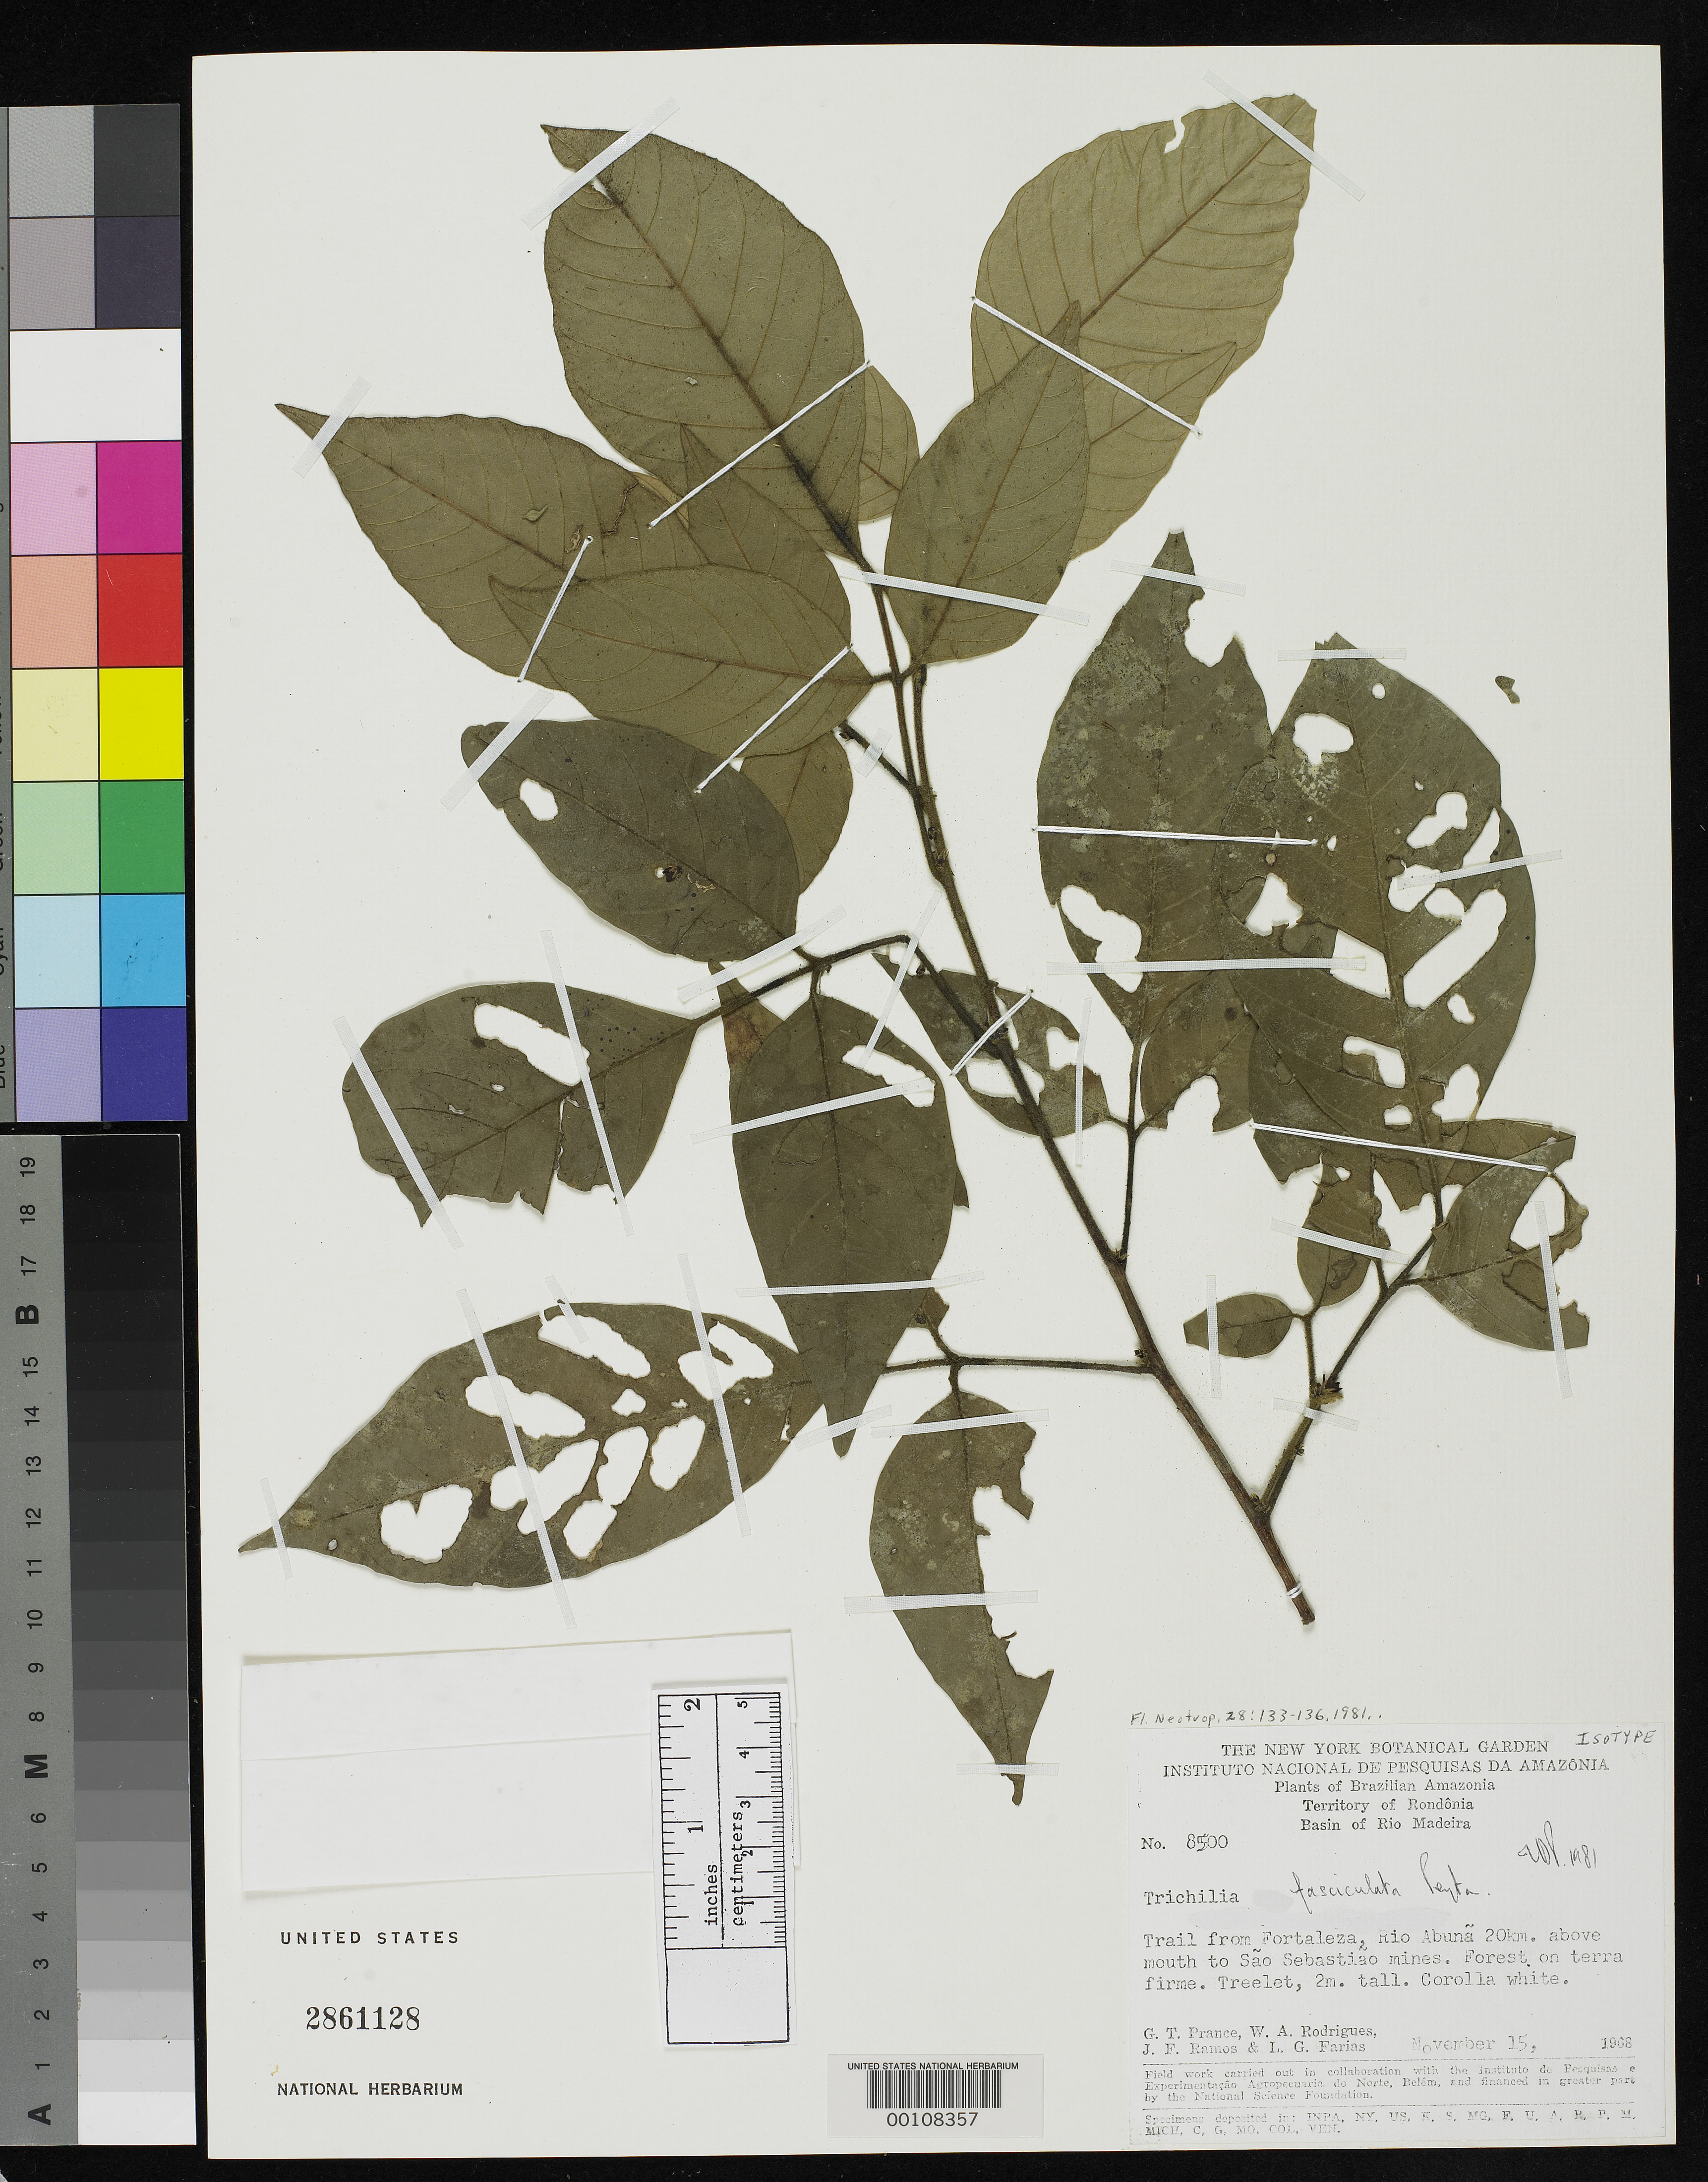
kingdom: Plantae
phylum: Tracheophyta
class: Magnoliopsida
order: Sapindales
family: Meliaceae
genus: Trichilia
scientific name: Trichilia fasciculata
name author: T.D. Penn.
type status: Isotype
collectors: G. T. Prance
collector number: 8500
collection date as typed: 15 Nov 1968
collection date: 1968-11-15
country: Brazil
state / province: Rondônia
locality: Trail from Fortaleza, Rio Abuna 20 km above mouth to Sao Sebestiao Mines.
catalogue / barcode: US 2861128